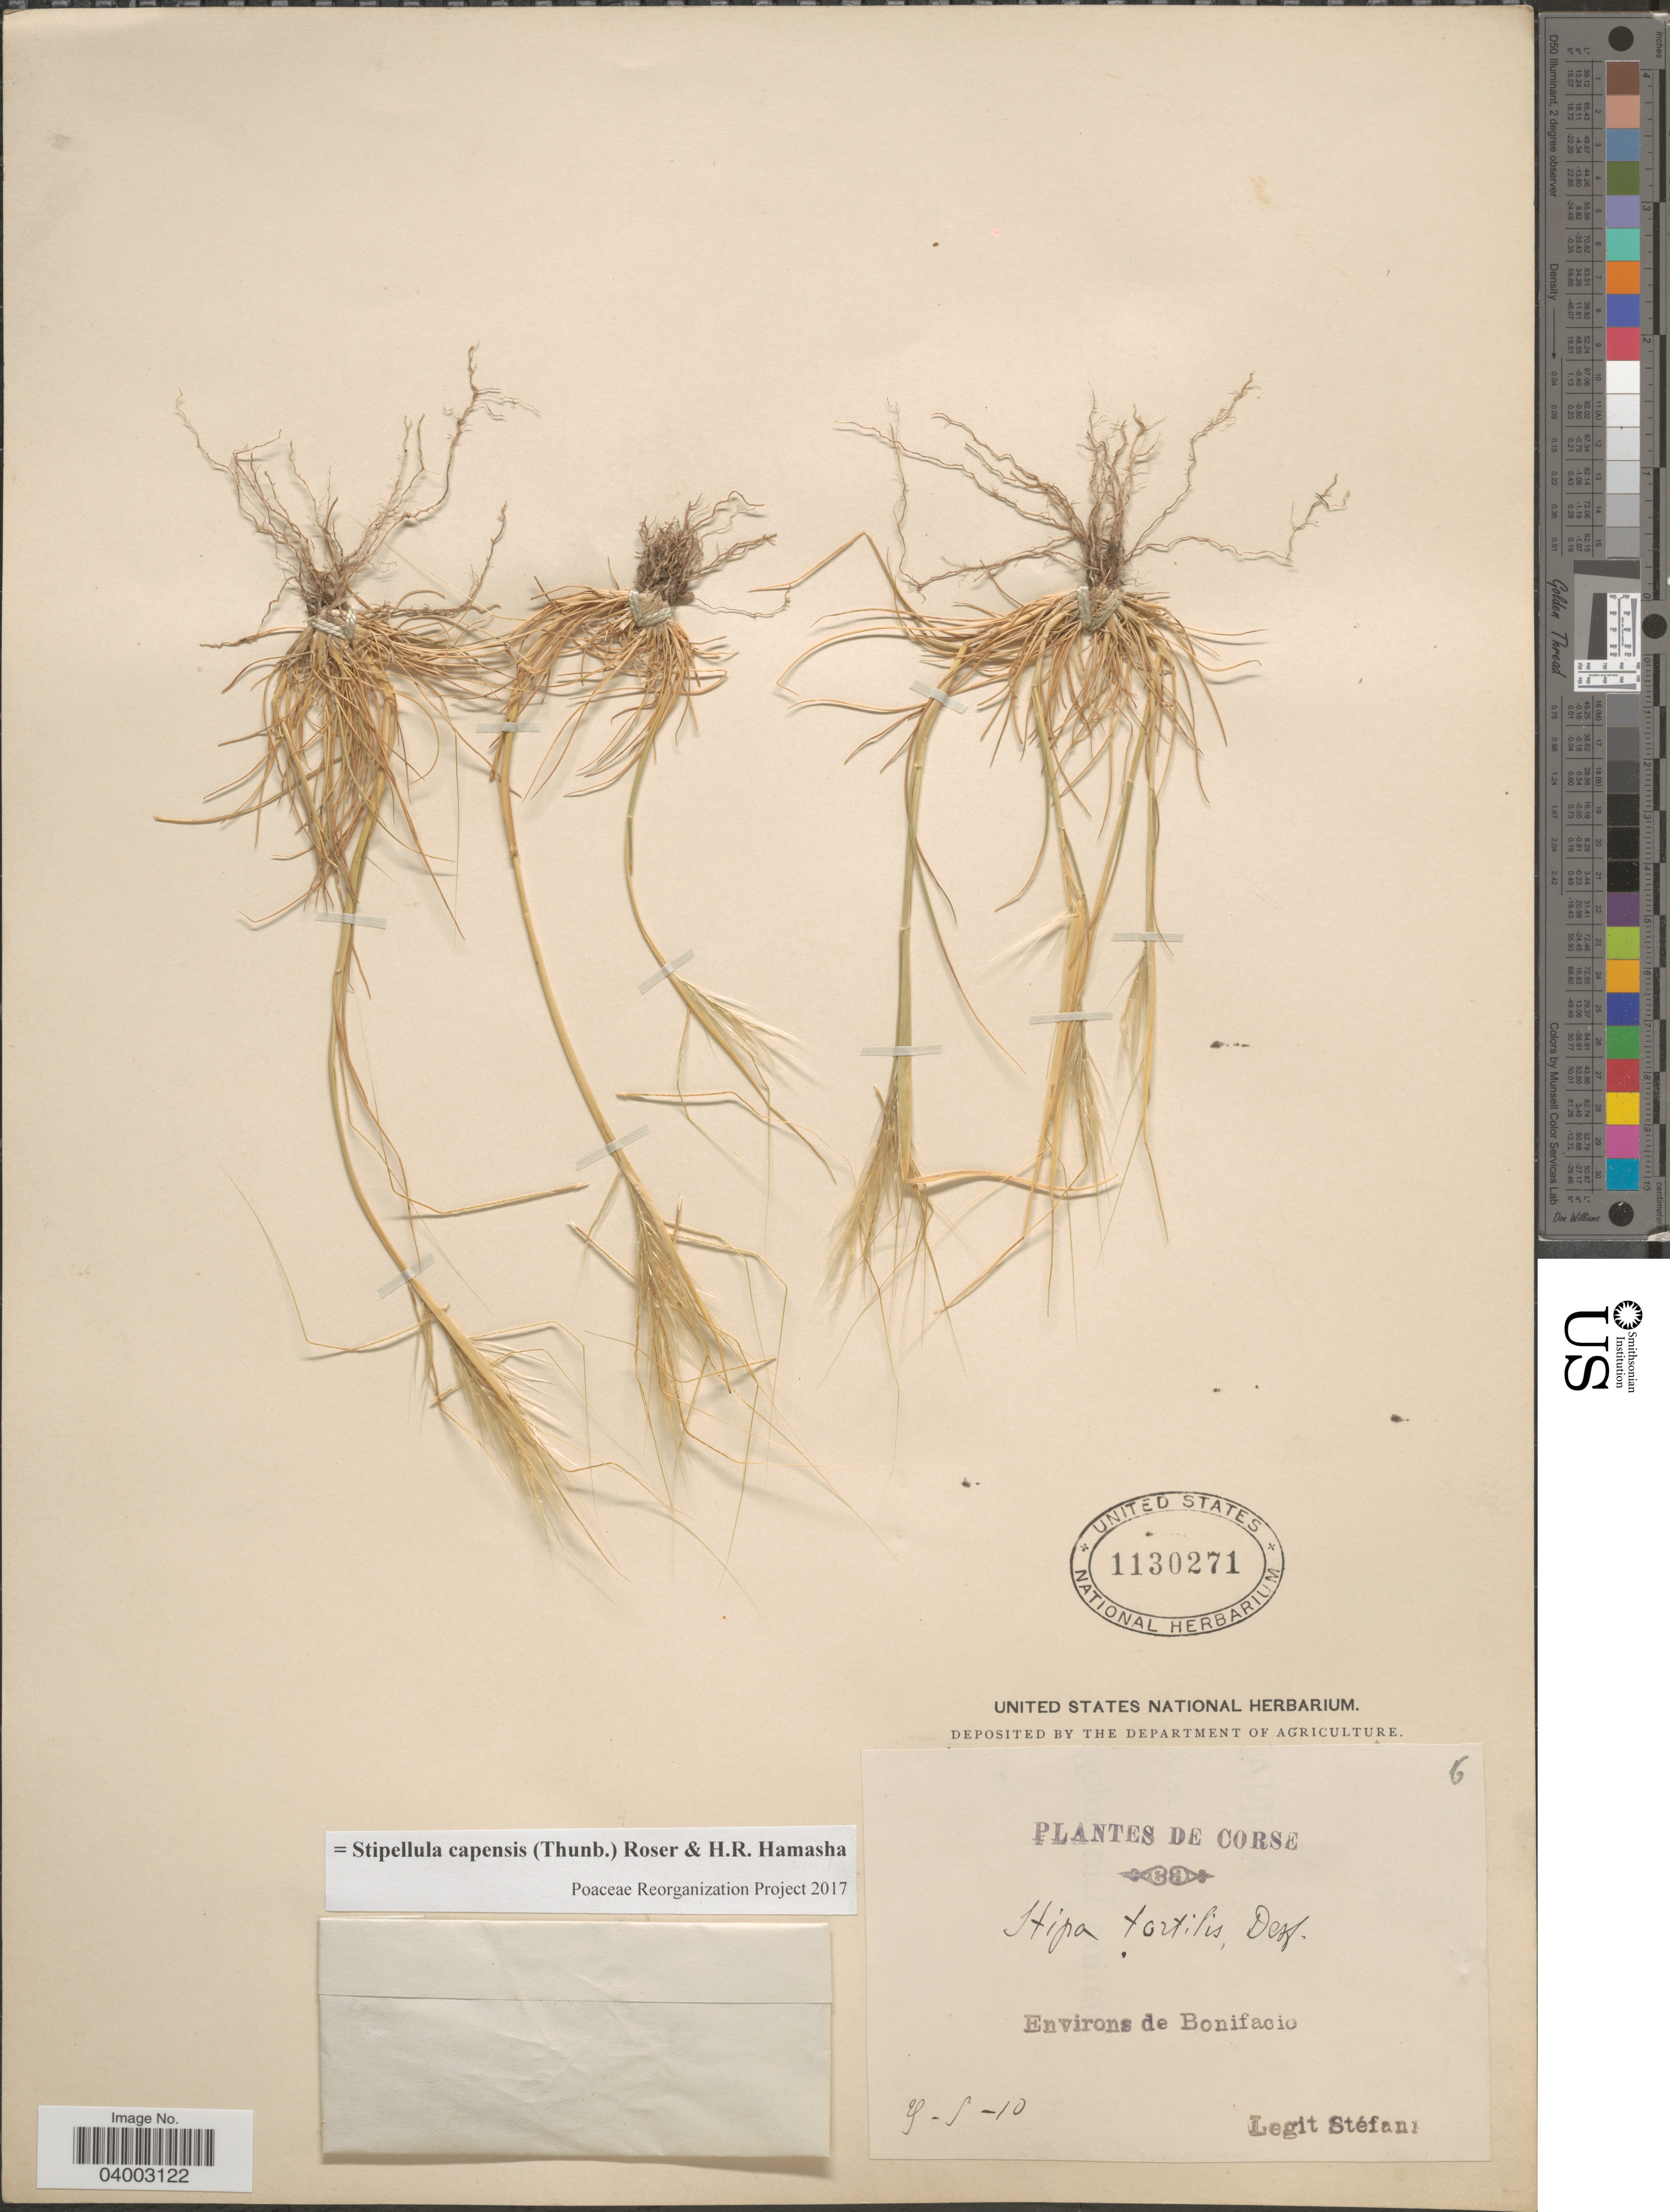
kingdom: Plantae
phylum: Tracheophyta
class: Liliopsida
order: Poales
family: Poaceae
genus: Stipellula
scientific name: Stipellula capensis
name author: (Thunb.) Röser & H. R. Hamasha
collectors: Stefani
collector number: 6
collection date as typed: Transcribed d/m/y: 9/5/10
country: France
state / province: Corsica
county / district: Corse-du-Sud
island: Corse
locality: Corse. Environs de Bonifacio.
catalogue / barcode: US 1130271